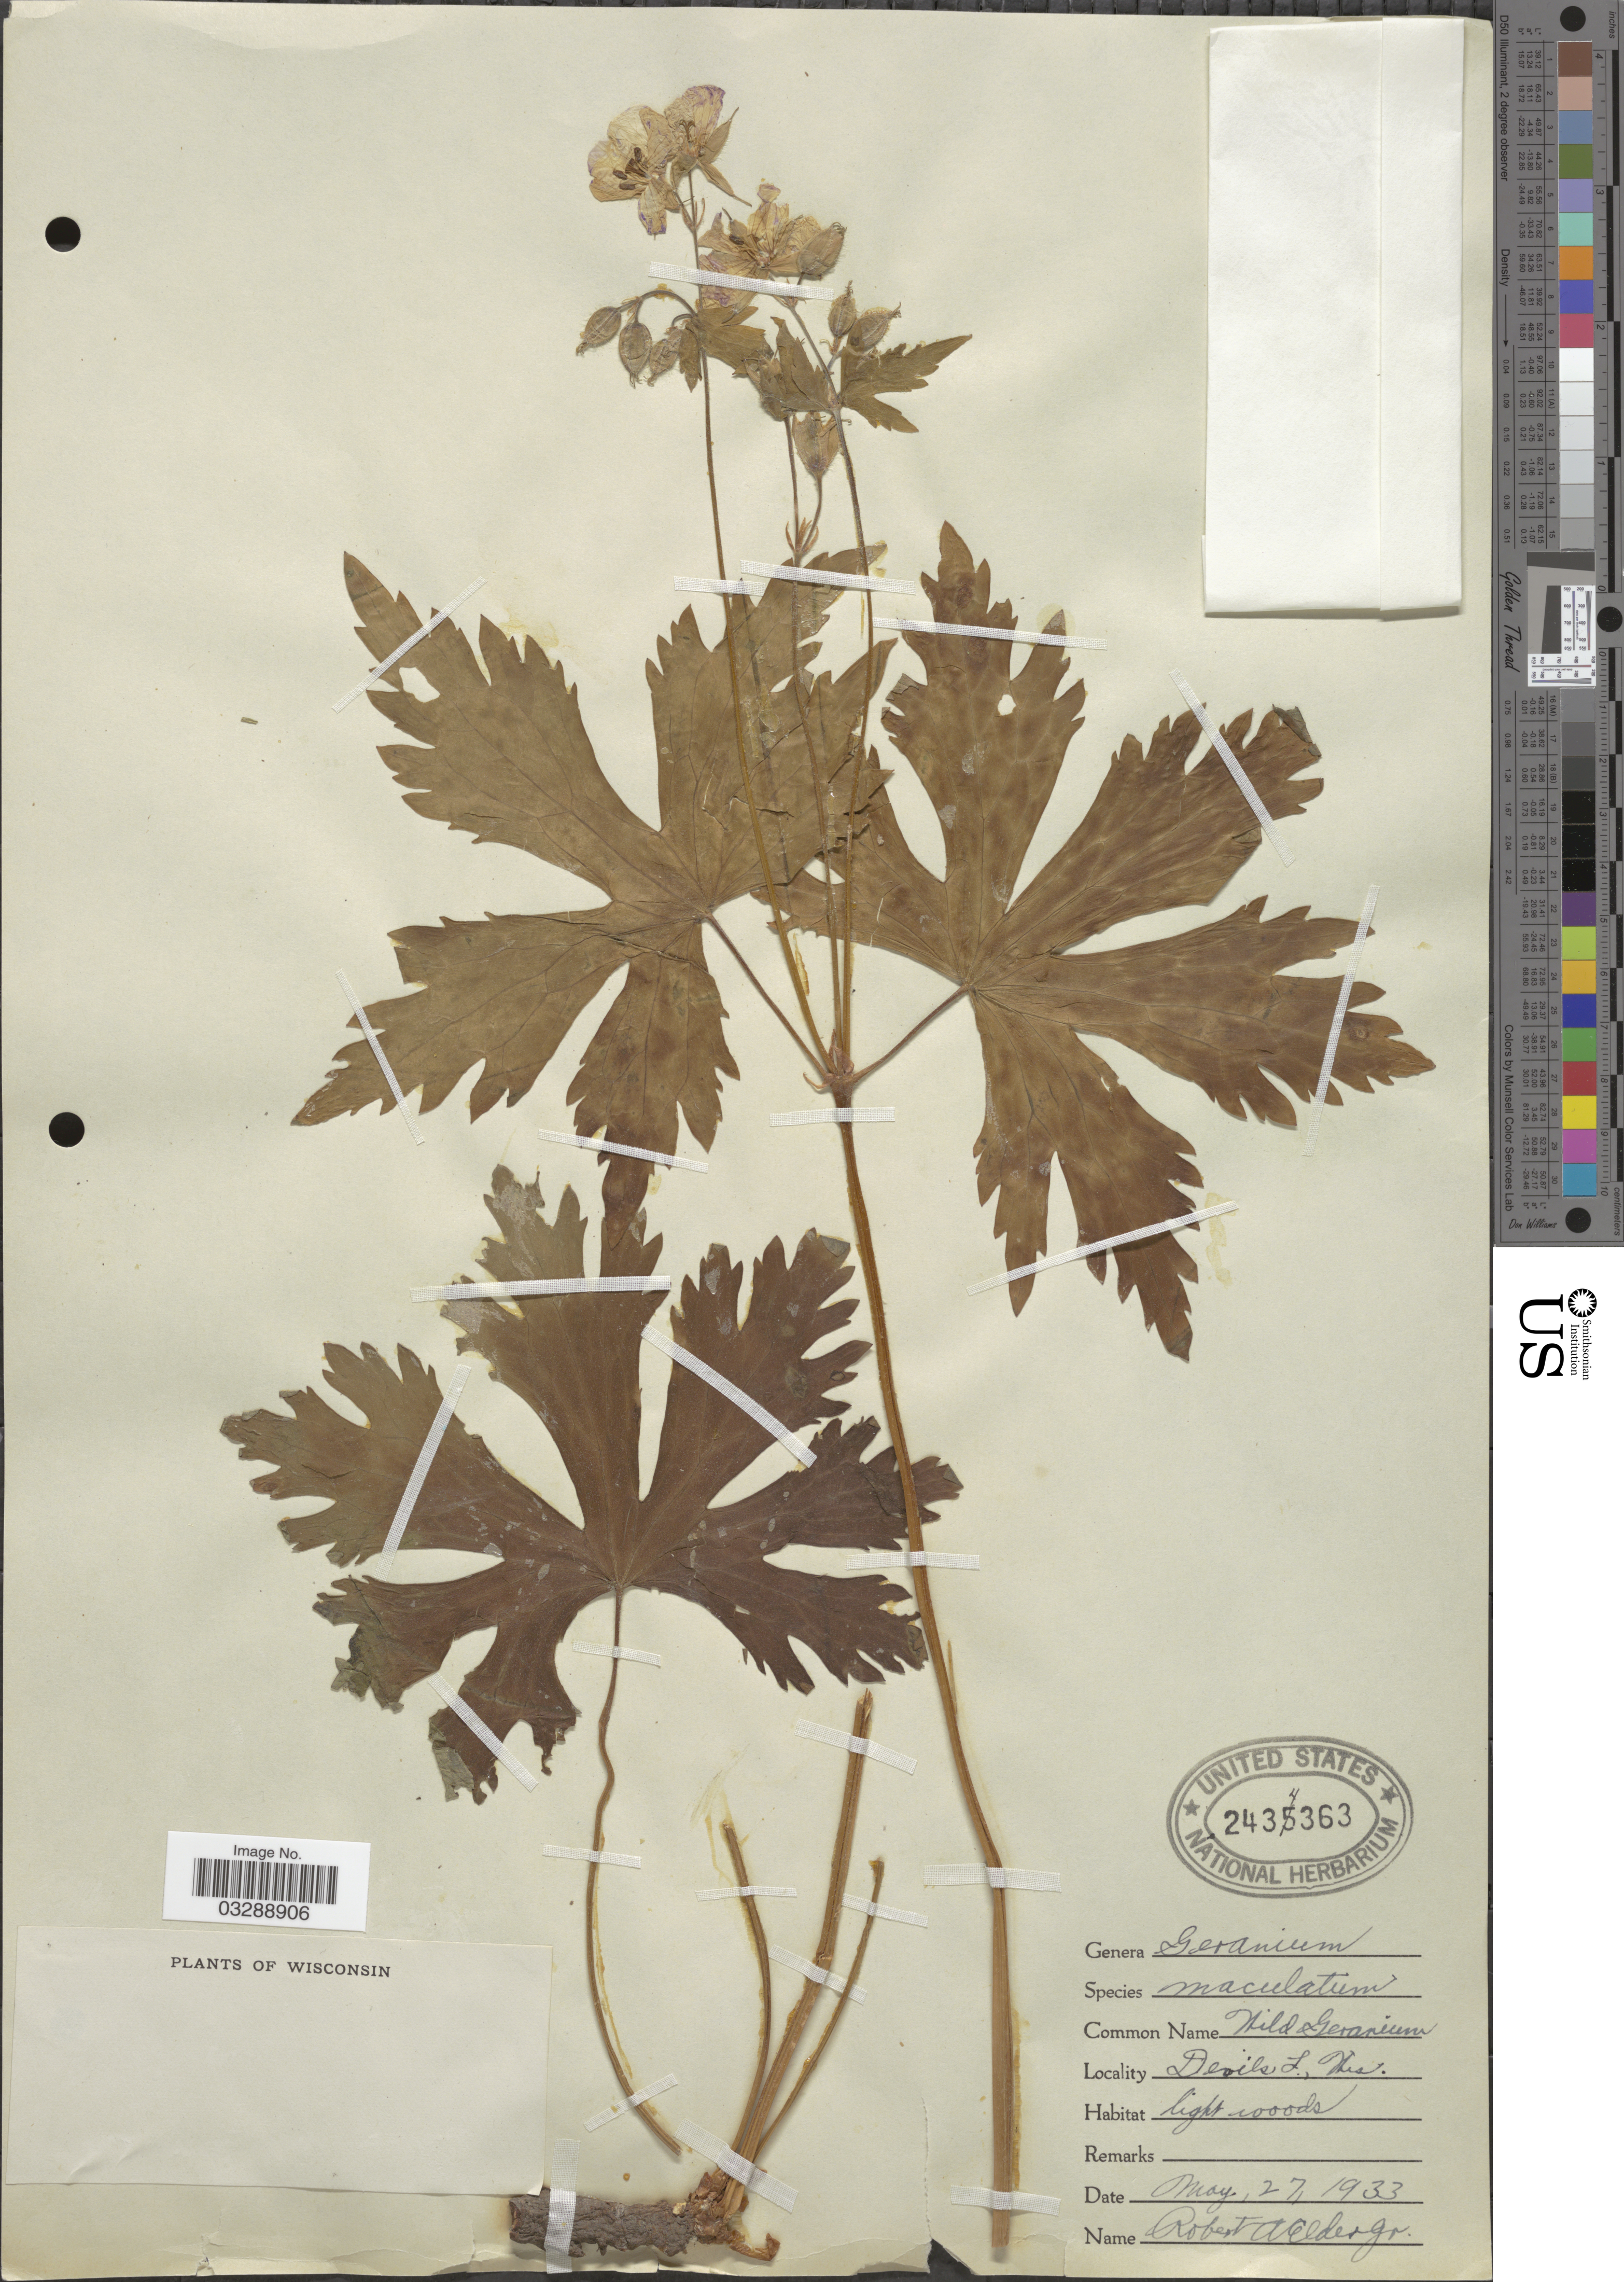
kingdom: Plantae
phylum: Tracheophyta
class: Magnoliopsida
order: Geraniales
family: Geraniaceae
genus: Geranium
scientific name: Geranium maculatum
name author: L.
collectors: R. Elder Jr.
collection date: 1933-05-27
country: United States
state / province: Wisconsin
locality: Devils L.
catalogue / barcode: US 2434363